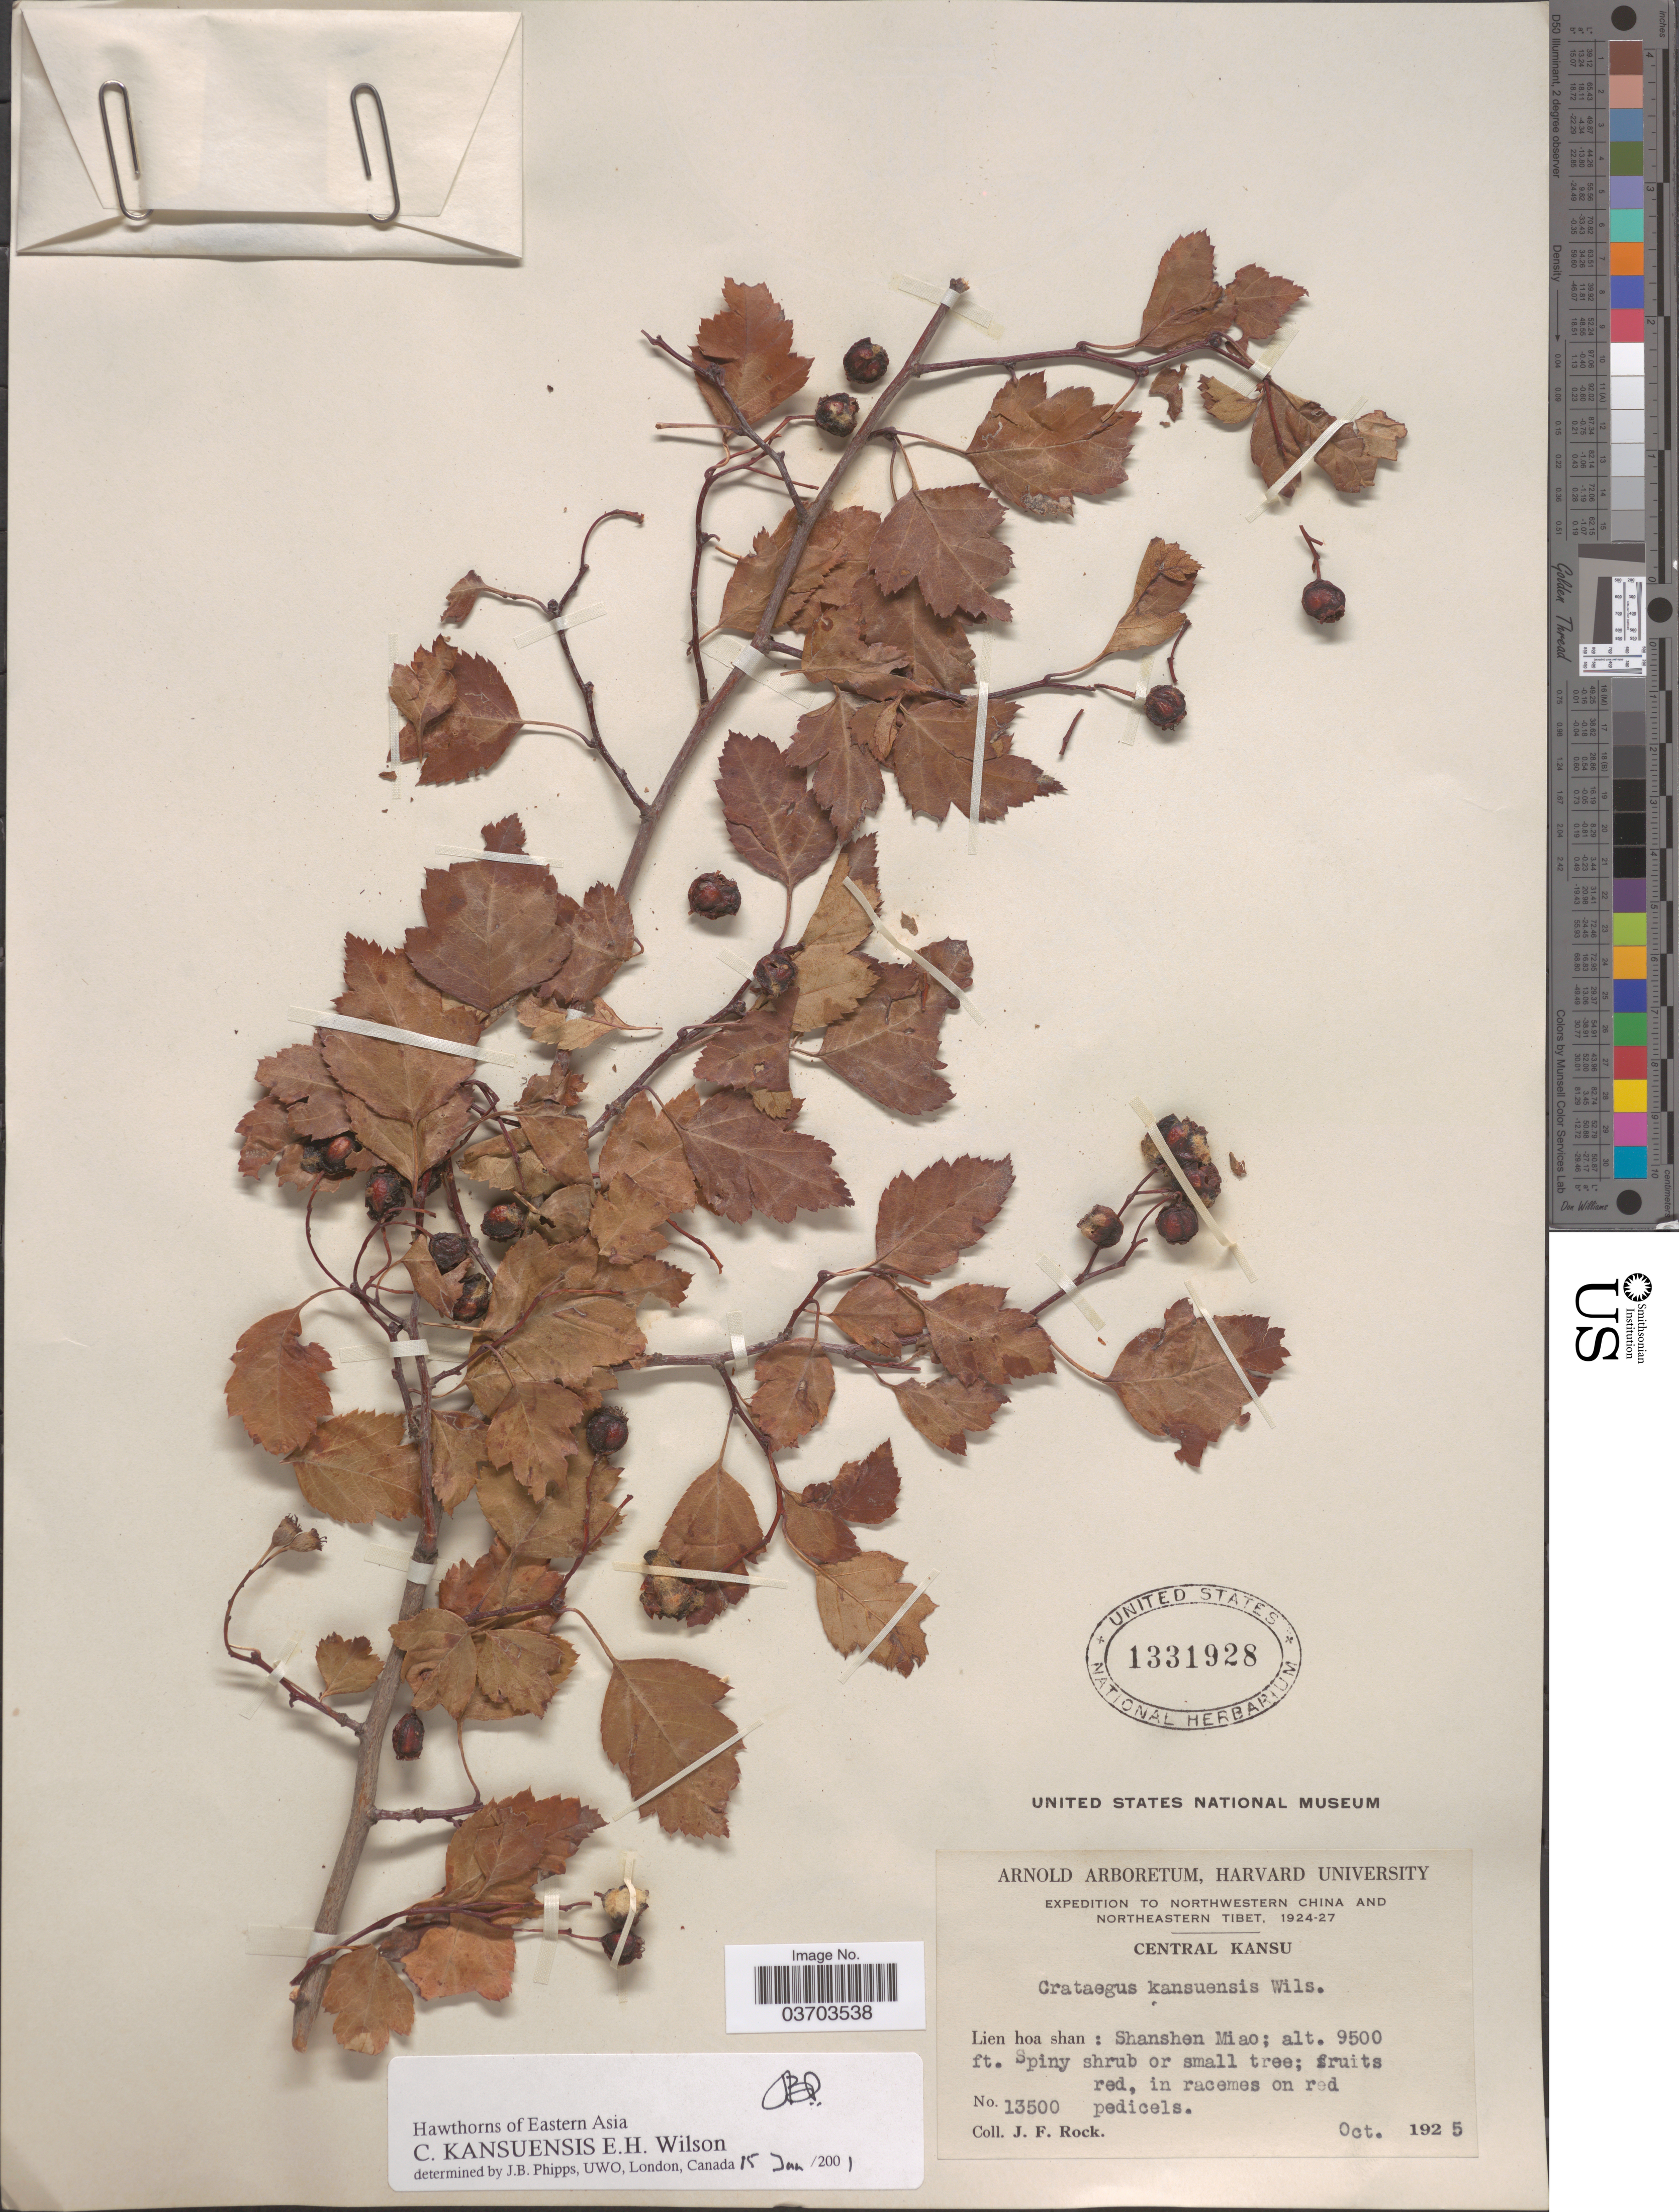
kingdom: Plantae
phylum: Tracheophyta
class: Magnoliopsida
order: Rosales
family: Rosaceae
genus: Crataegus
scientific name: Crataegus kansuensis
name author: E.H. Wilson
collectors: J. Rock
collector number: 13500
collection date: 1925-10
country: China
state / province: Gansu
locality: Northwestern China, Central Kansu. Lien hoa shan: Shanshen Miao.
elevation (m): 2896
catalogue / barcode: US 1331928